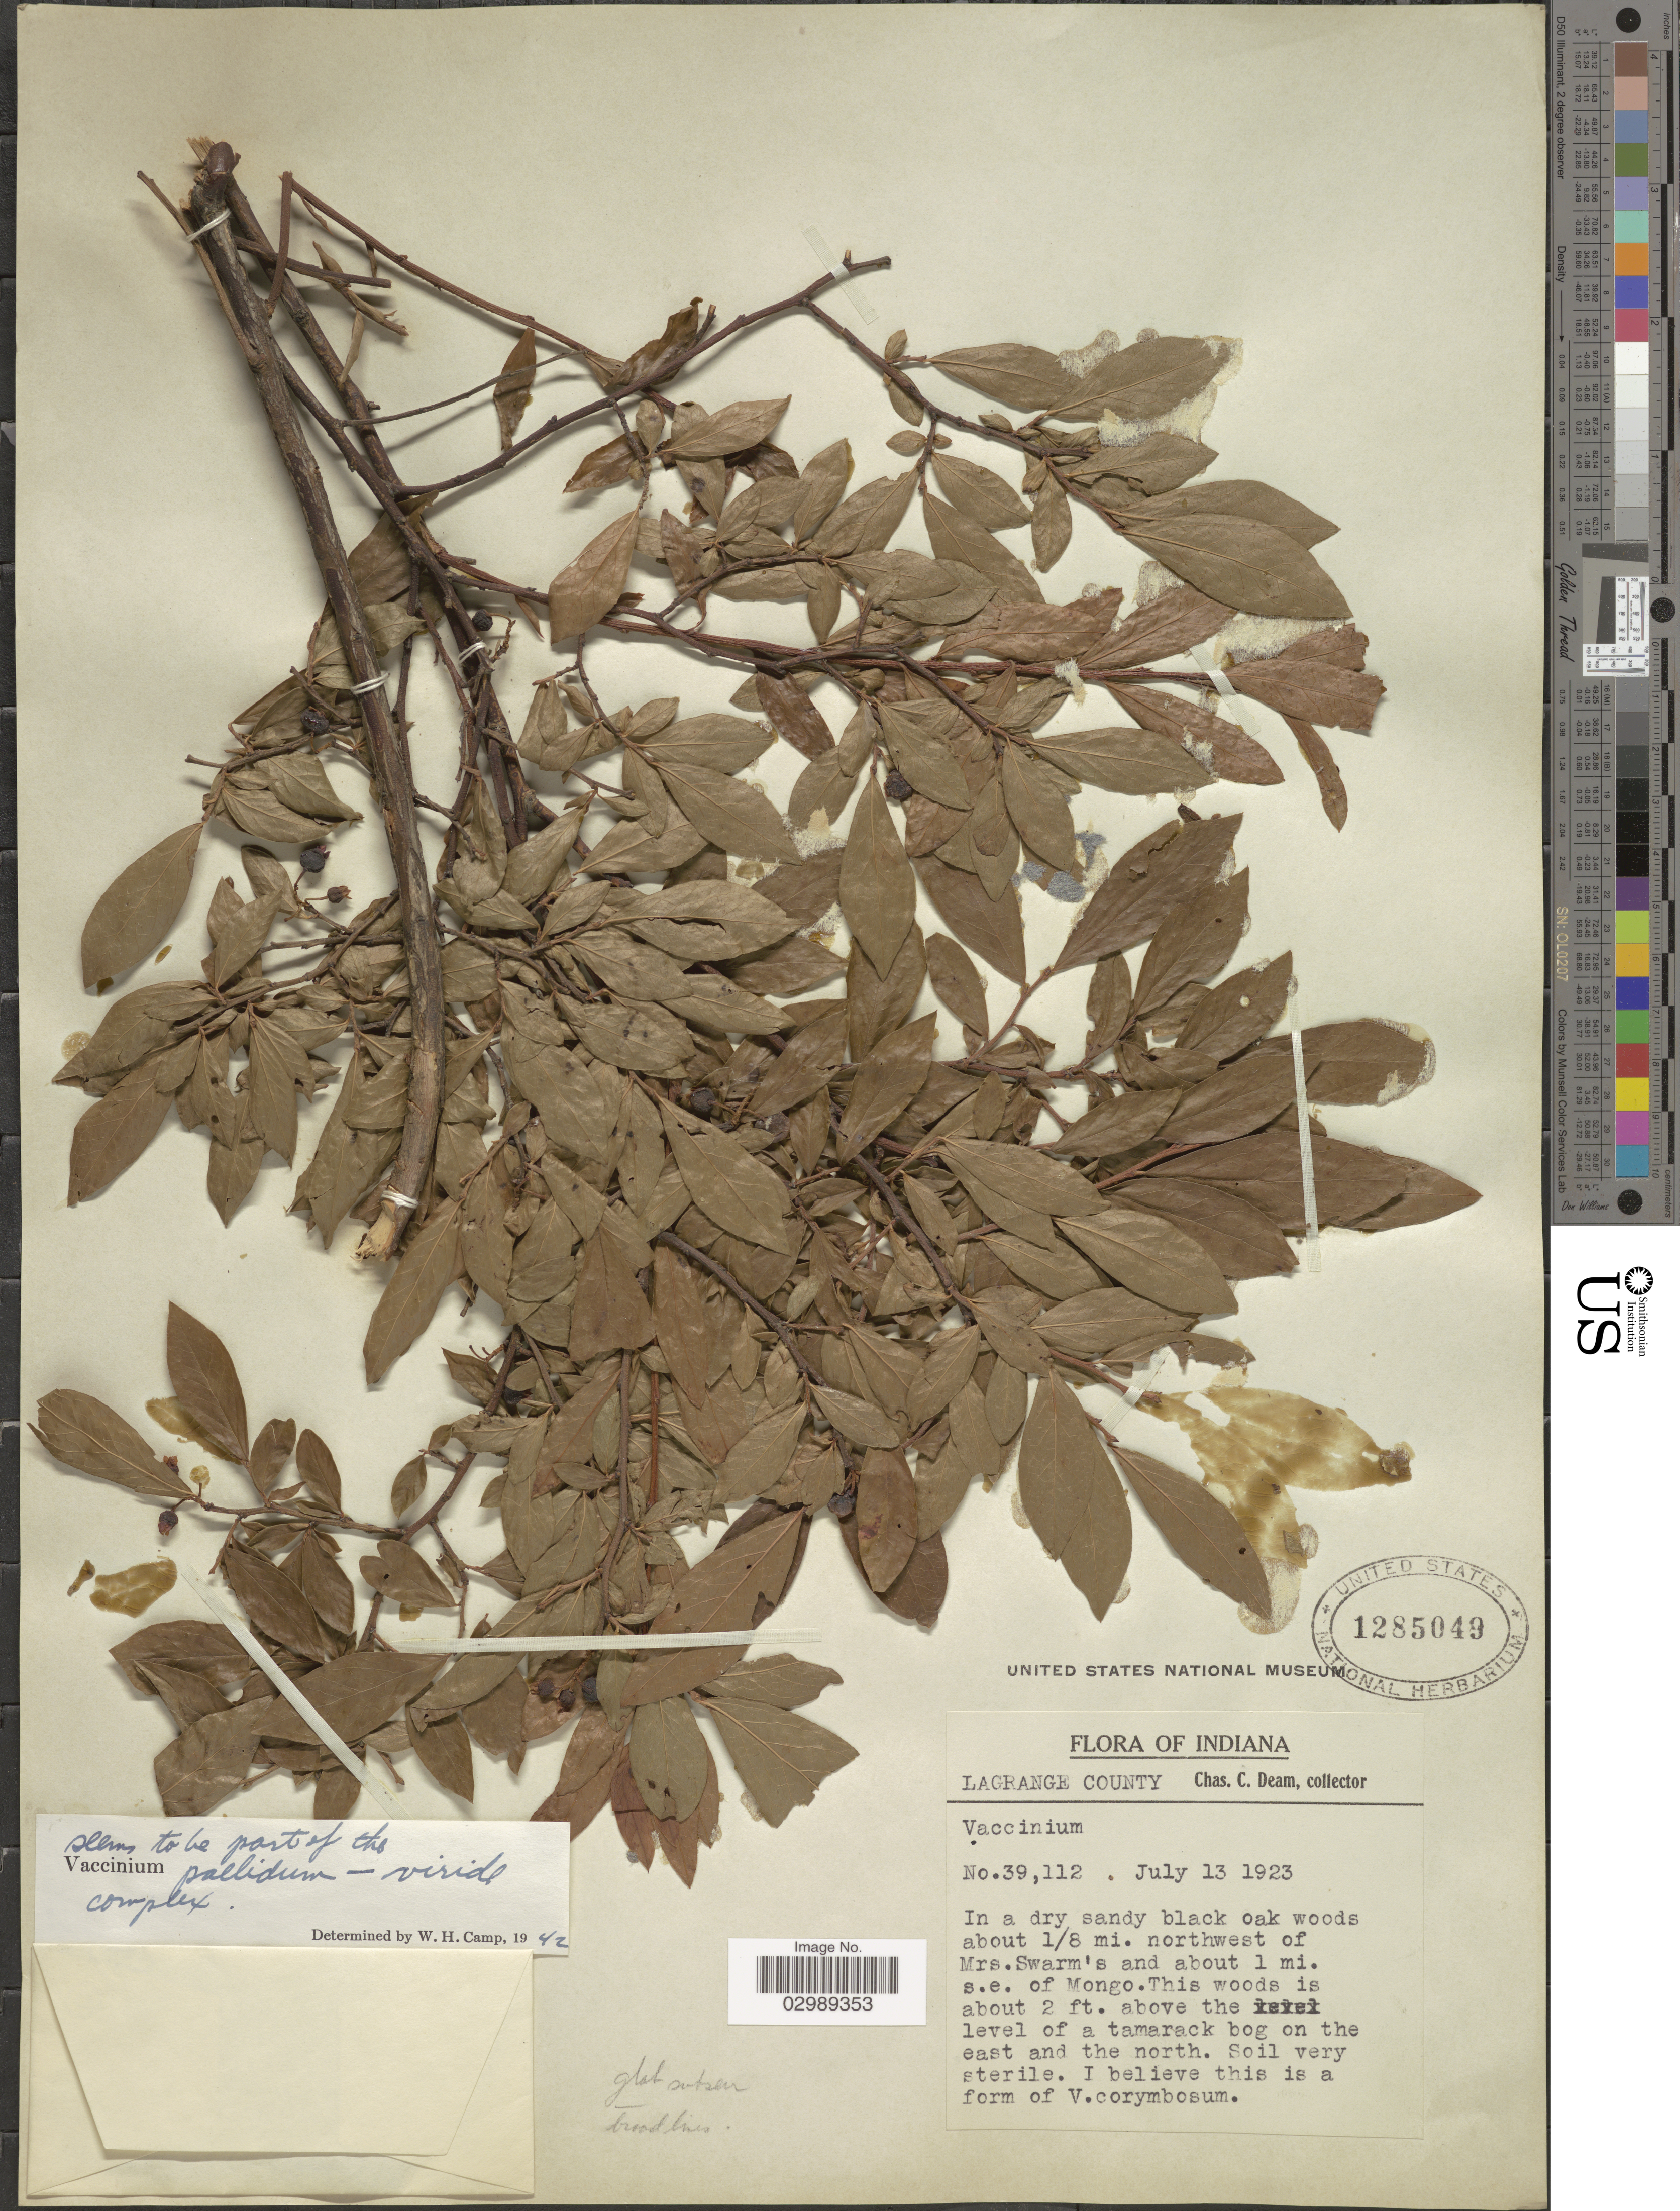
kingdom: Plantae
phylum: Tracheophyta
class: Magnoliopsida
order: Ericales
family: Ericaceae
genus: Vaccinium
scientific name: Vaccinium pallidum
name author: Aiton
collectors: C. C. Deam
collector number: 39112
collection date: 1923-07-13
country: United States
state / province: Indiana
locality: Lagrange County, In a dry sandy black oak woods about 1/8 mi. northwest of Mrs. Swarm's and about 1 mi. s.e. of Mongo.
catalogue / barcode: US 1285049